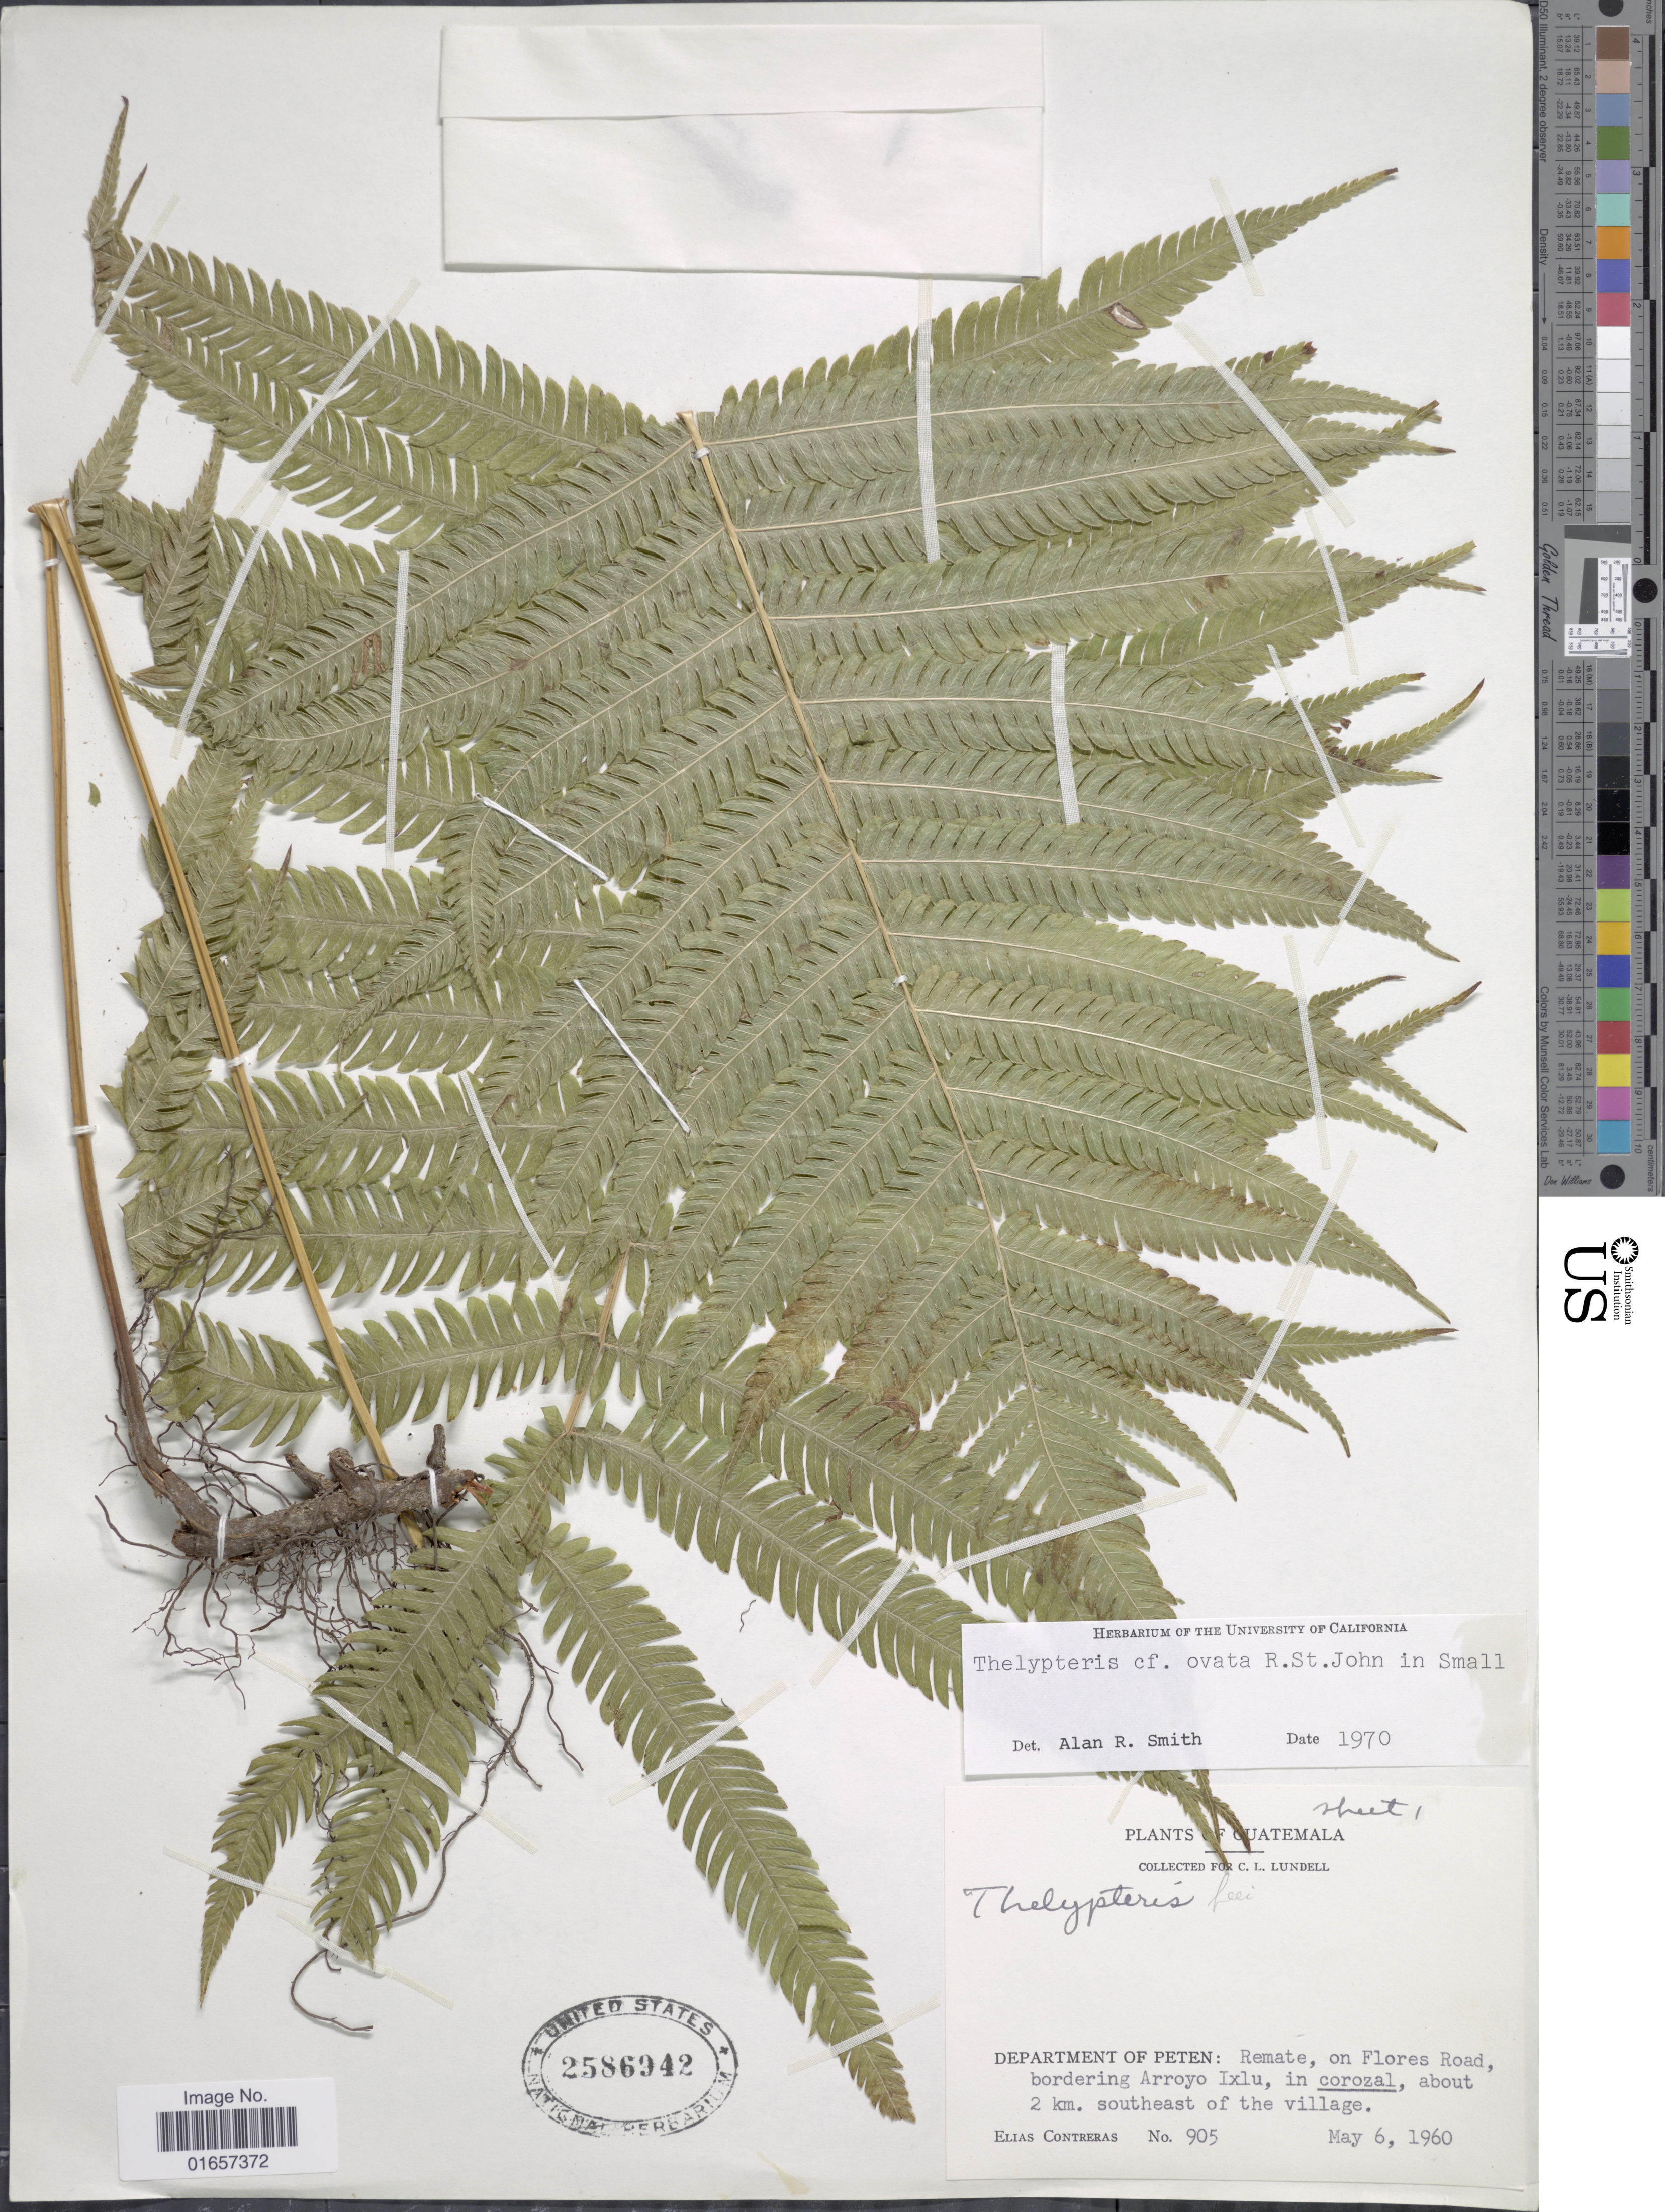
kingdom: Plantae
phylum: Tracheophyta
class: Polypodiopsida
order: Polypodiales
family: Thelypteridaceae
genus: Christella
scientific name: Christella ovata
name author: (R.P. St. John) Á. Löve & D. Löve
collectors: E. Contreras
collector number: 905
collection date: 1960-05-06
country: Guatemala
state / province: El Petén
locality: Guatemala, Department of Peten: Remate, on Flores Road, bordering Arroyo Ixlu, in corozal, about 2 km. southeast of the village.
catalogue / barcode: US 2586942